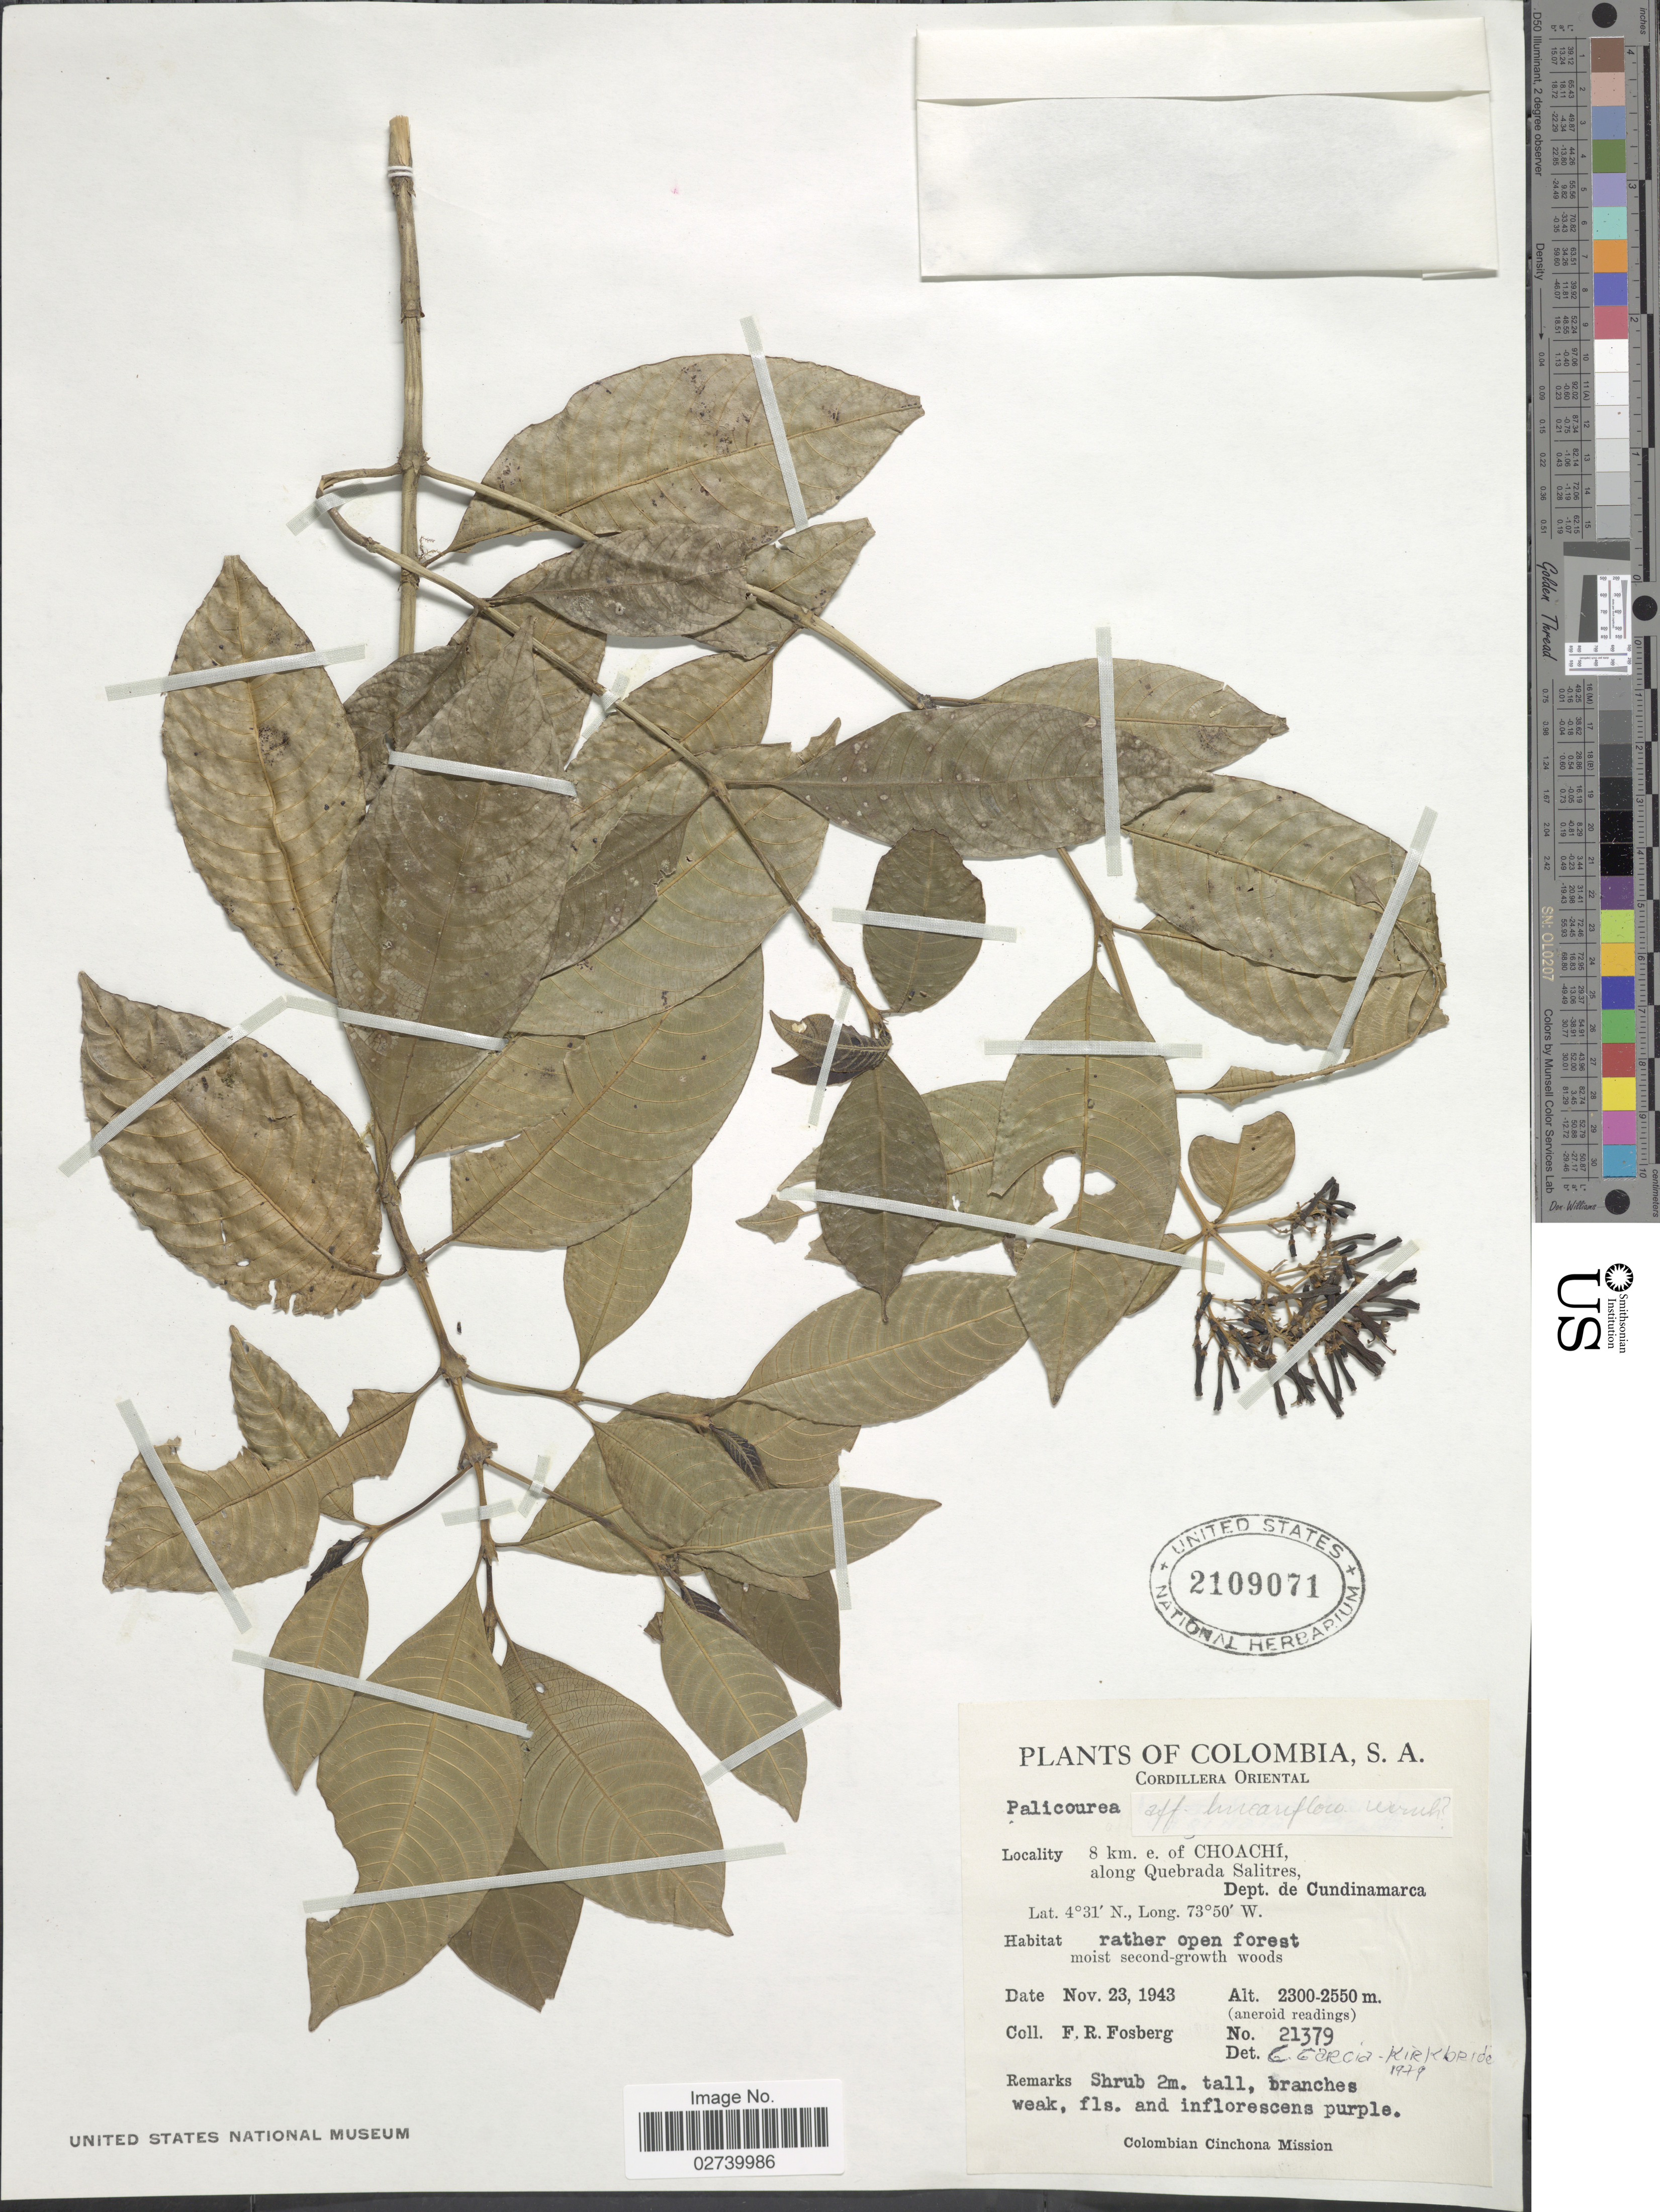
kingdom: Plantae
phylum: Tracheophyta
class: Magnoliopsida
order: Gentianales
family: Rubiaceae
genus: Palicourea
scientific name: Palicourea lineariflora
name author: Wernham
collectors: F. R. Fosberg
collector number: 21379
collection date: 1943-11-23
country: Colombia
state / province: Cundinamarca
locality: Cordillera Oriental. 8 km. e. of Choachí, along Quebrada Salitres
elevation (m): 2300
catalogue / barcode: US 2109071